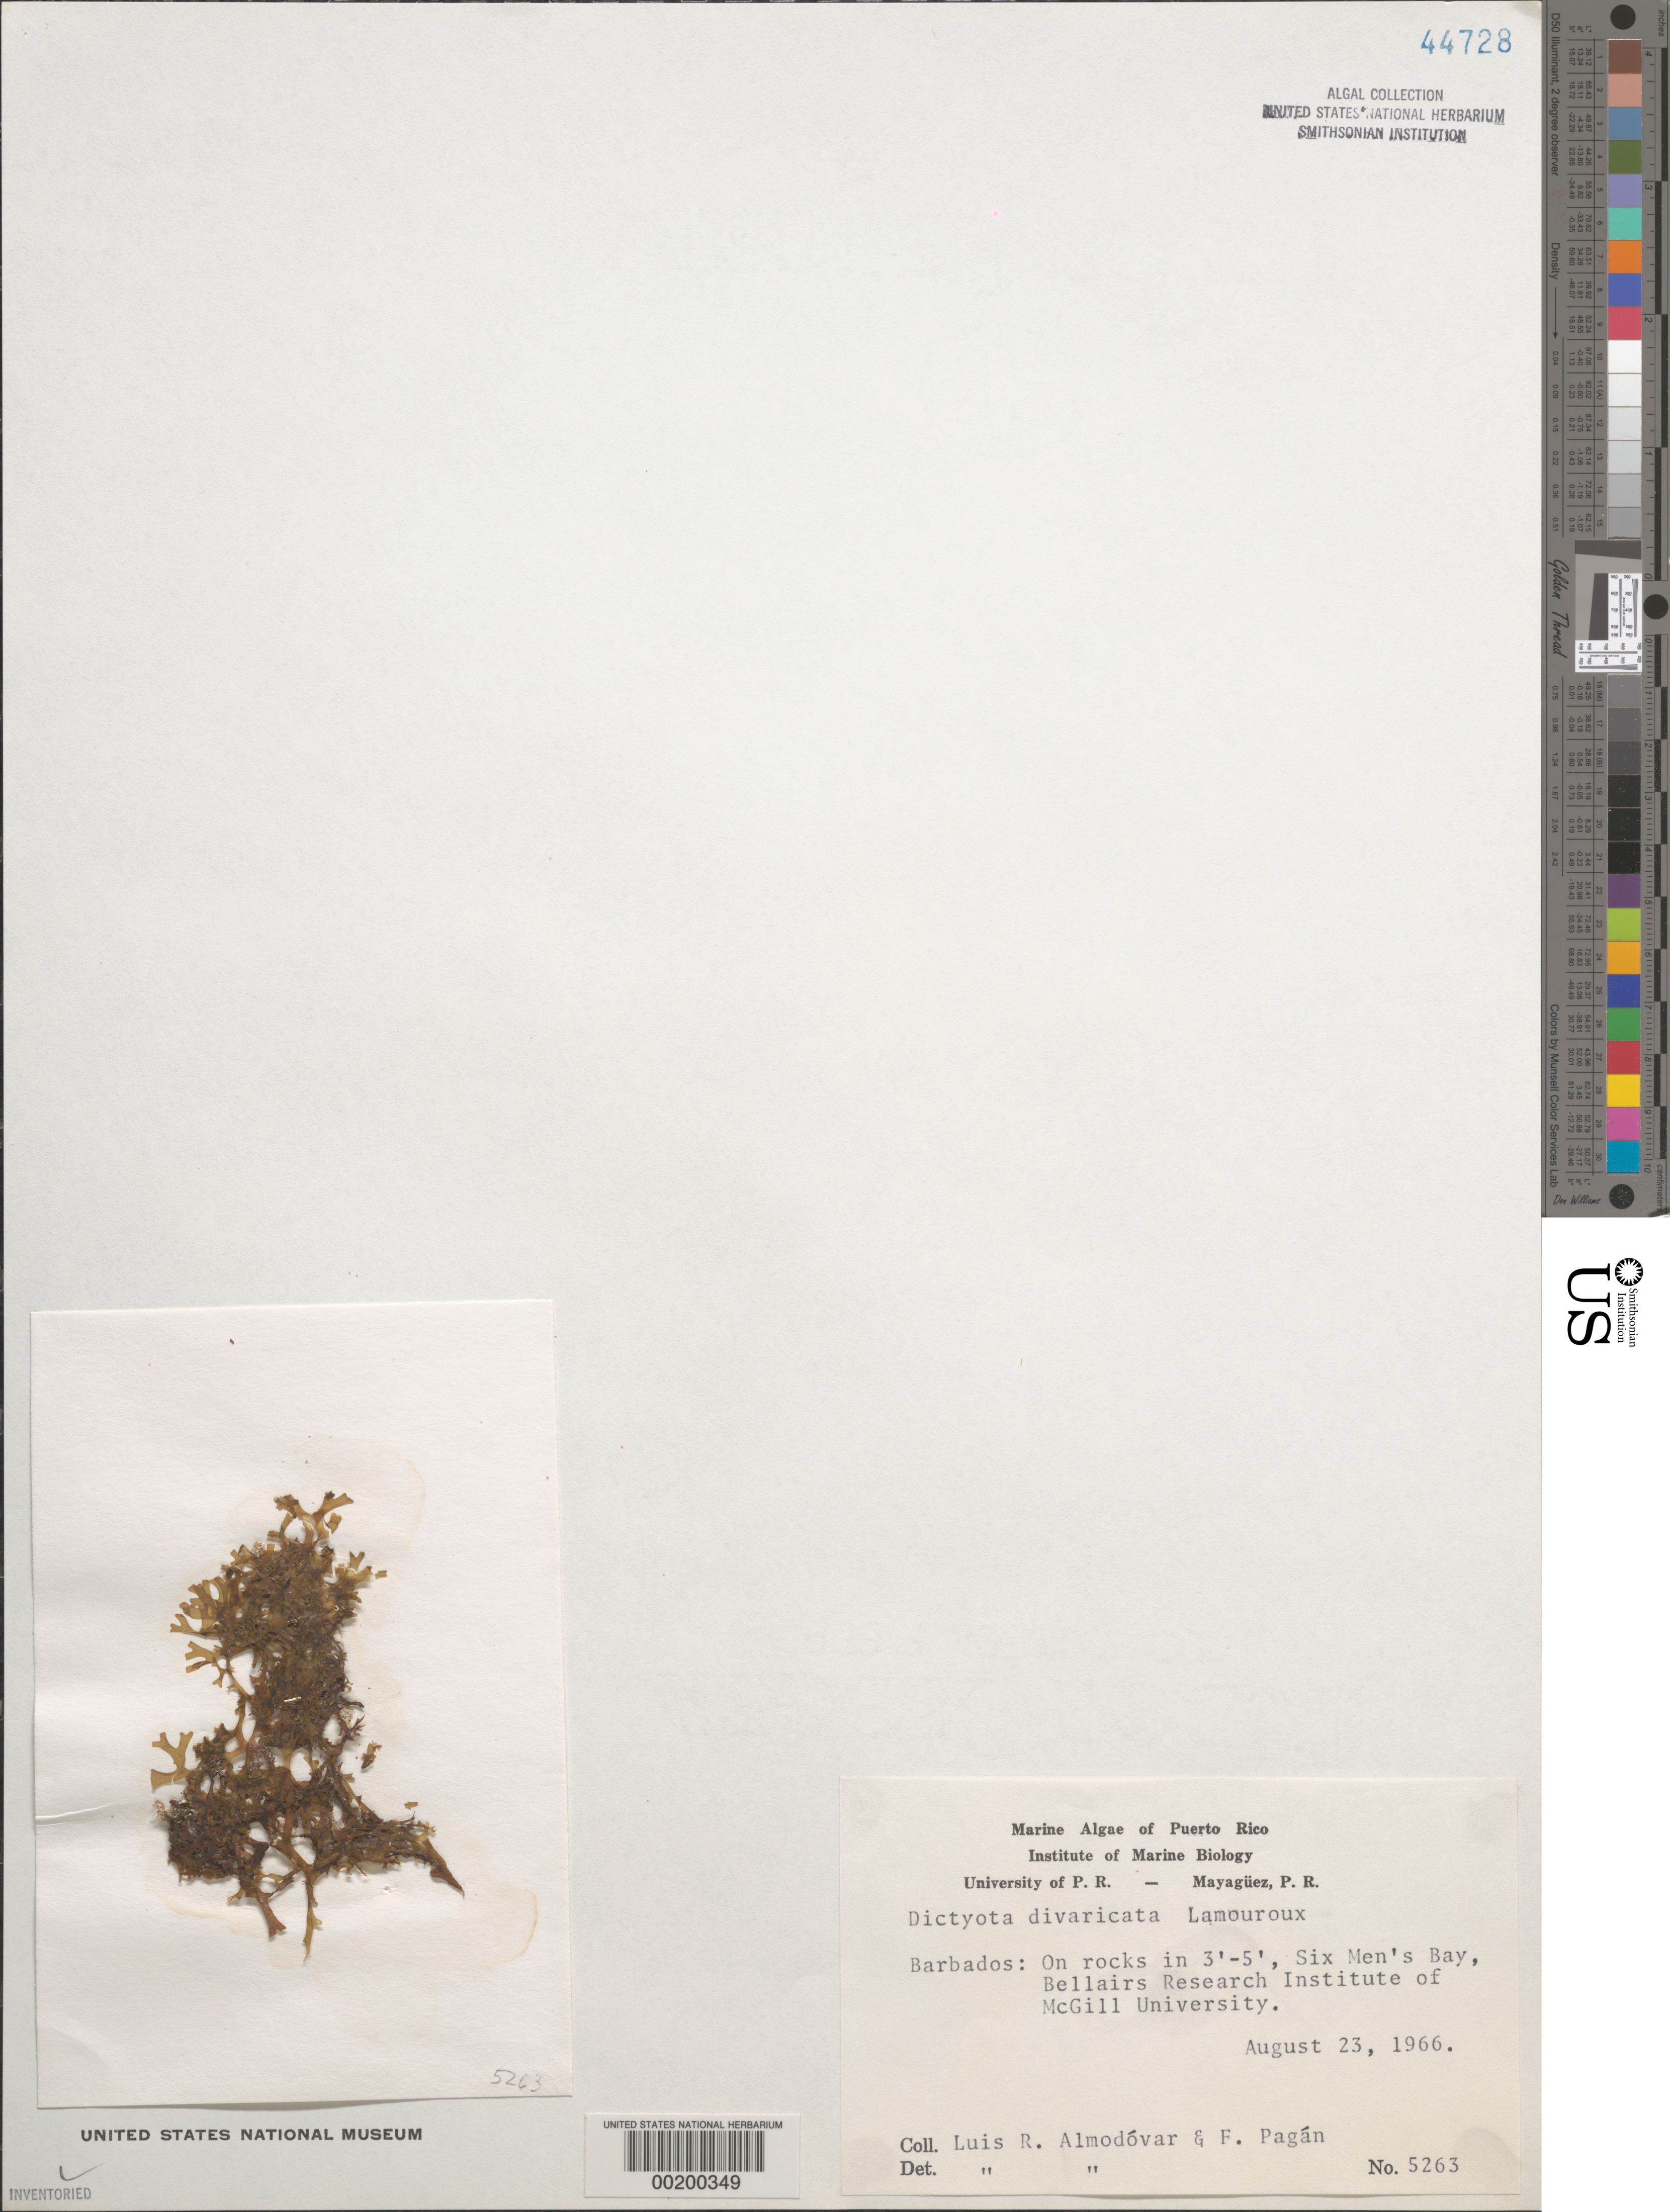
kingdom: Chromista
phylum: Ochrophyta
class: Phaeophyceae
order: Dictyotales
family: Dictyotaceae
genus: Dictyota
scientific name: Dictyota divaricata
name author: J.V.Lamouroux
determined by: Almodovar, L. R.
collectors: L. Almodovar & F. Pagan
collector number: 5263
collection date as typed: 23 Aug 1966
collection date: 1966-08-23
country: Barbados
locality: Six Men's Bay, Bellairs Research Institute of McGill University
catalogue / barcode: US 44728